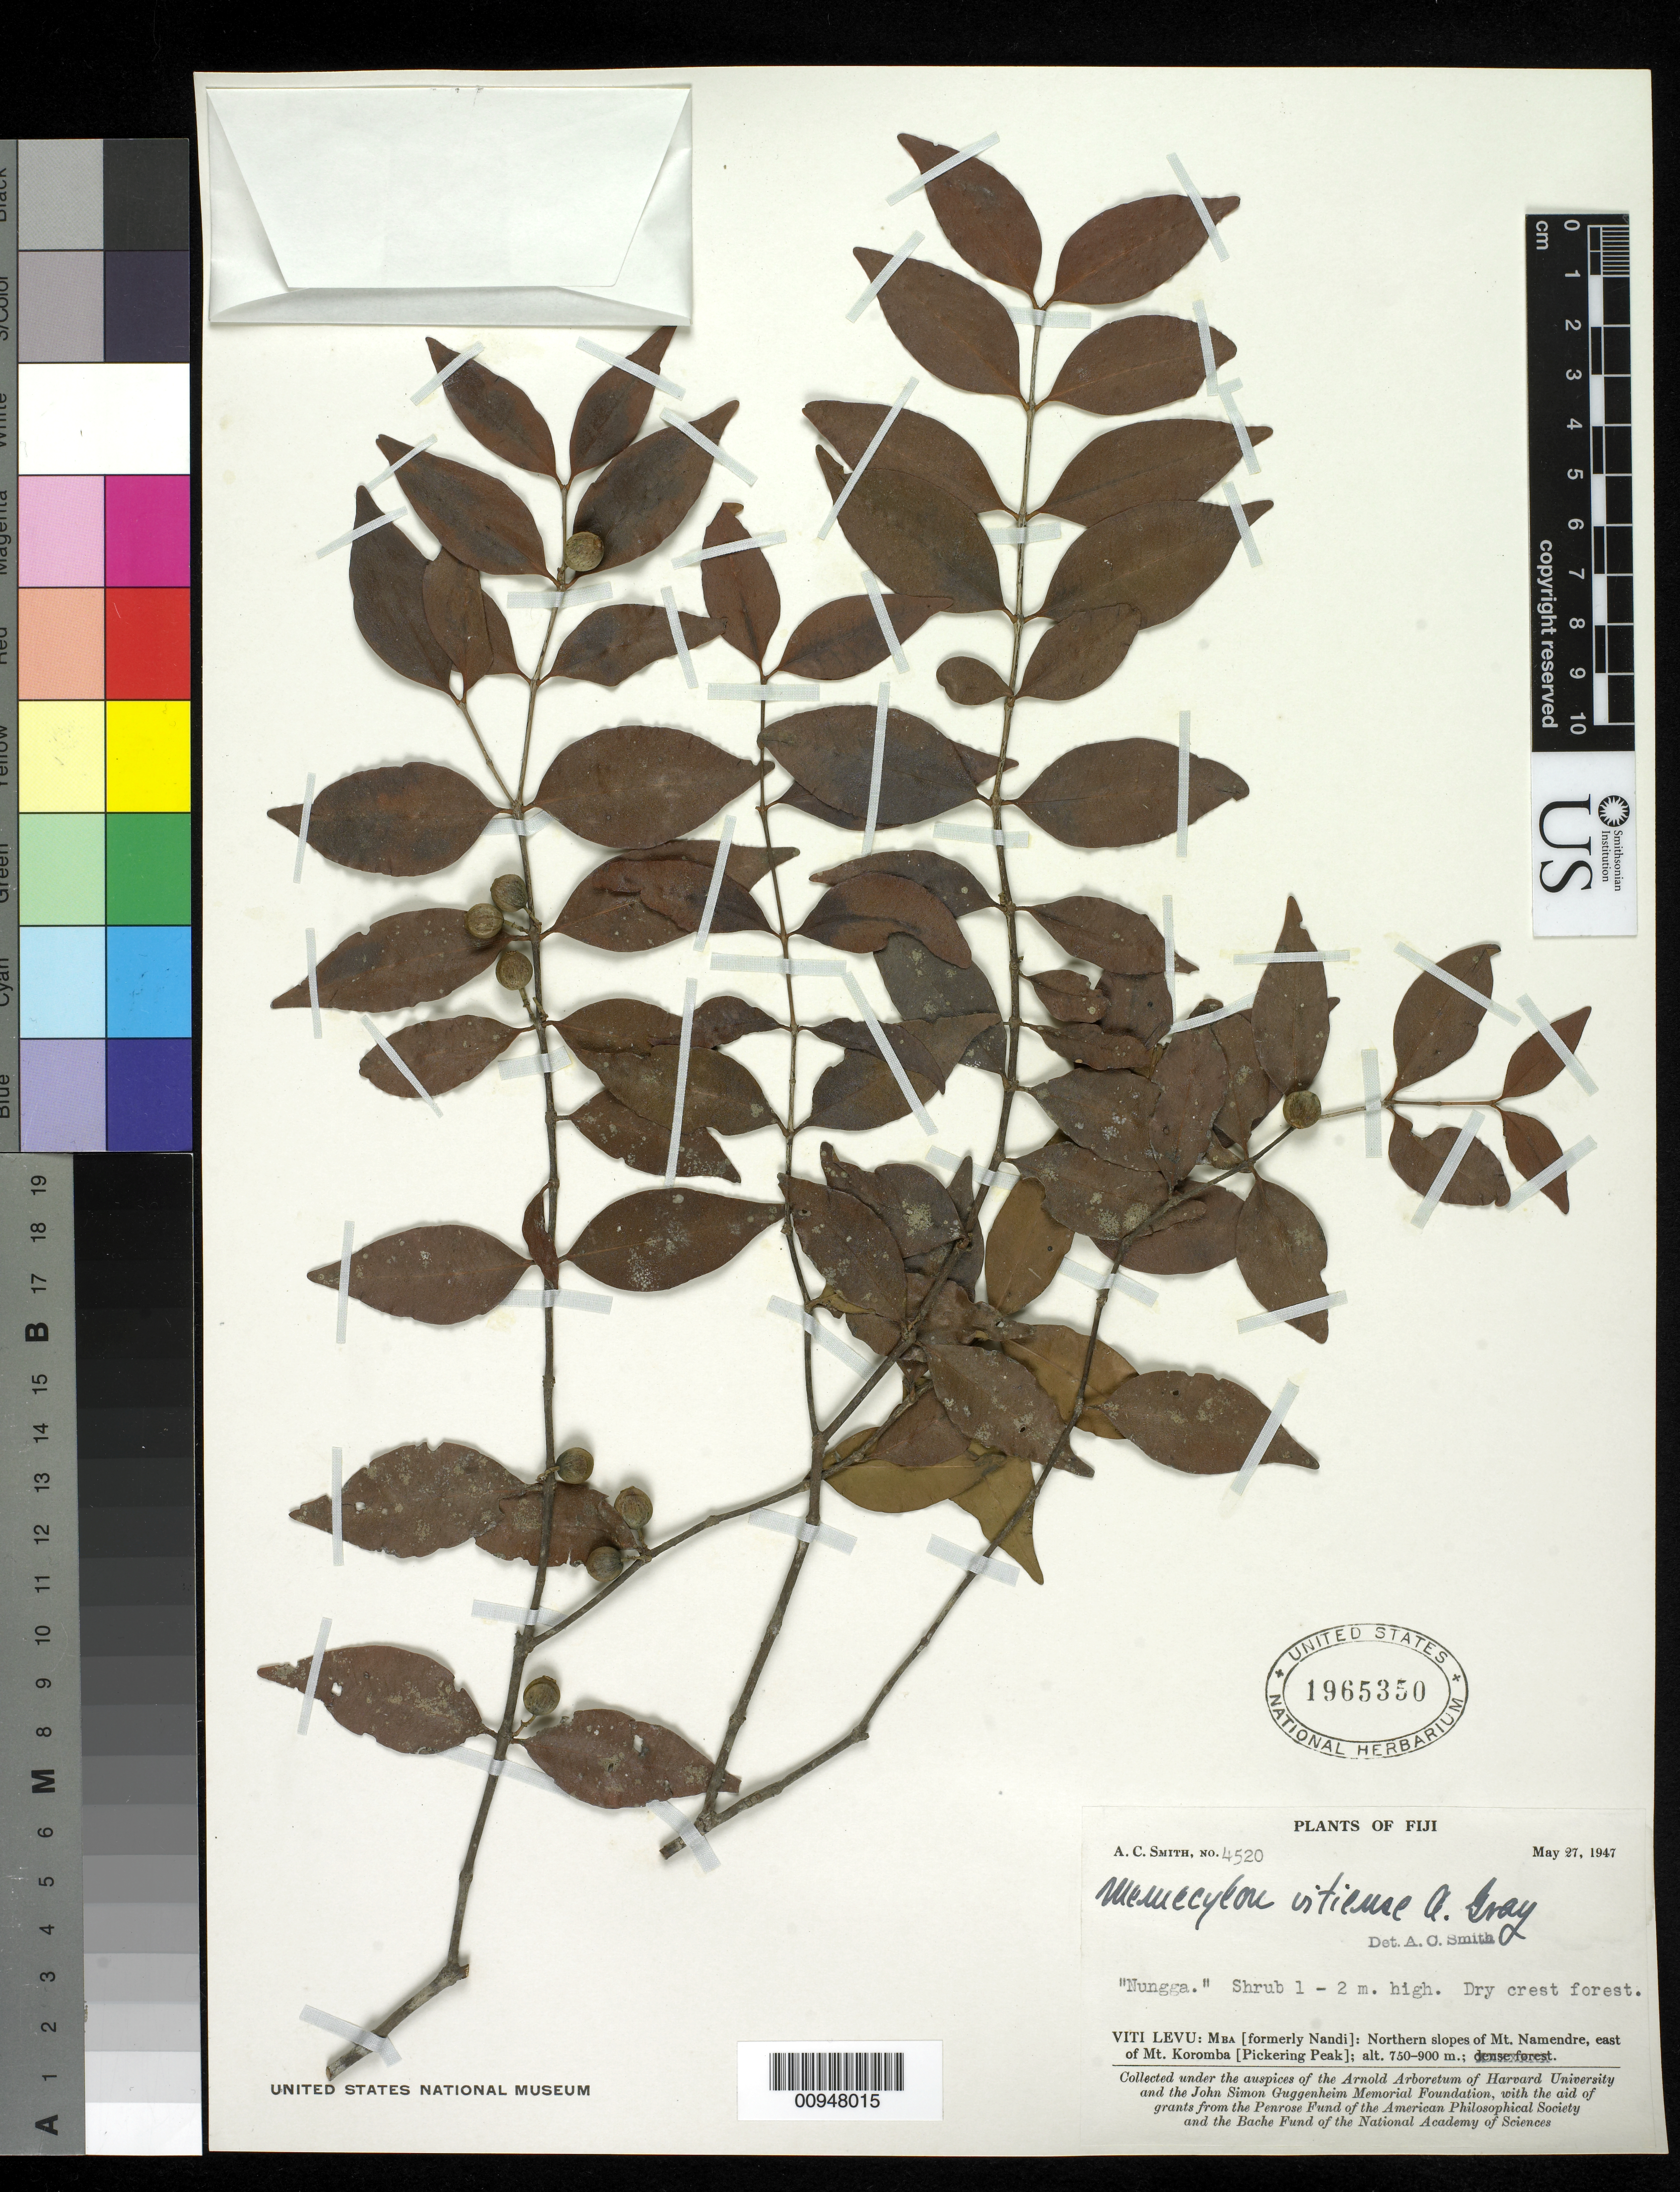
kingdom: Plantae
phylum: Tracheophyta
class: Magnoliopsida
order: Myrtales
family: Melastomataceae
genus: Memecylon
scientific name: Memecylon vitiense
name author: A. Gray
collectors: C. A. Smith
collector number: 4520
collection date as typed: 27 May 1947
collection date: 1947-05-27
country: Fiji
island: Viti Levu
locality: Mba:N. slopes Mt.Namendre, E. of Mt. Koromba( Pickering peak).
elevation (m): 750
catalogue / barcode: US 1965350